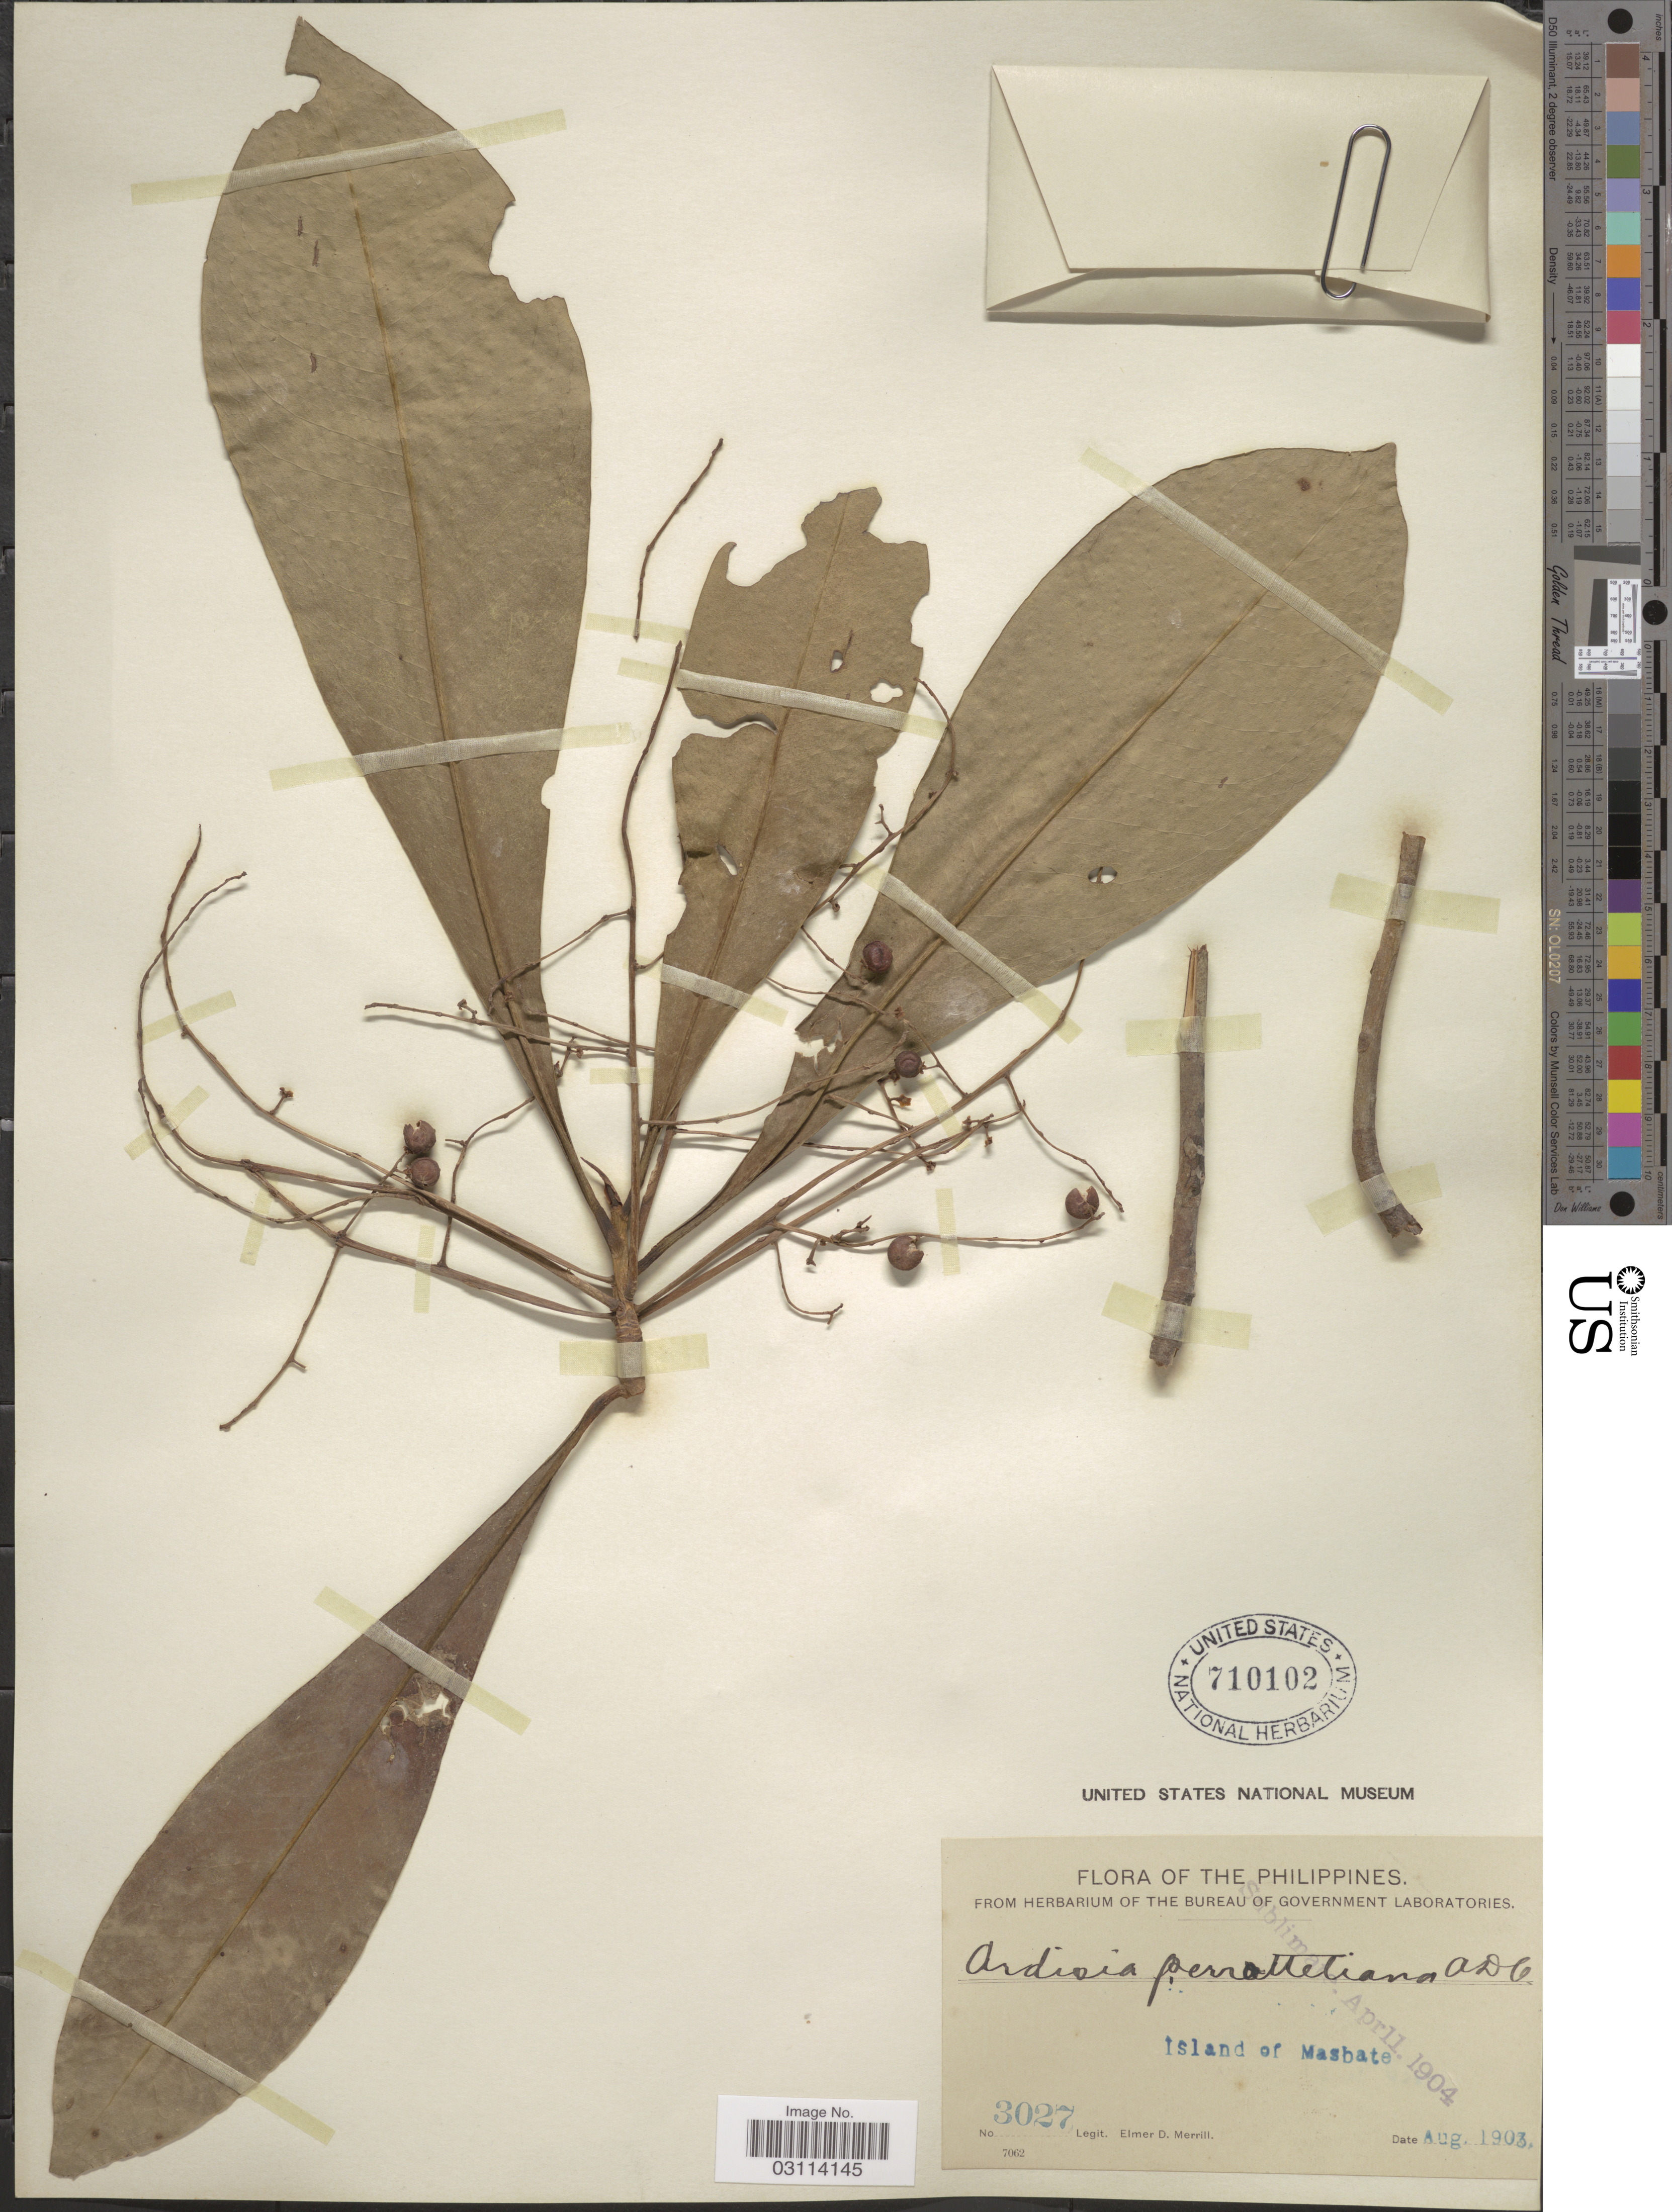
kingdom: Plantae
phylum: Tracheophyta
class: Magnoliopsida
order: Ericales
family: Primulaceae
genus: Discocalyx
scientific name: Discocalyx cybianthoides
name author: (A. DC.) Mez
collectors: E. D. Merrill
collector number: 3027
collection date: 1903-08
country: Philippines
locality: Island of Masbate.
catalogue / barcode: US 710102